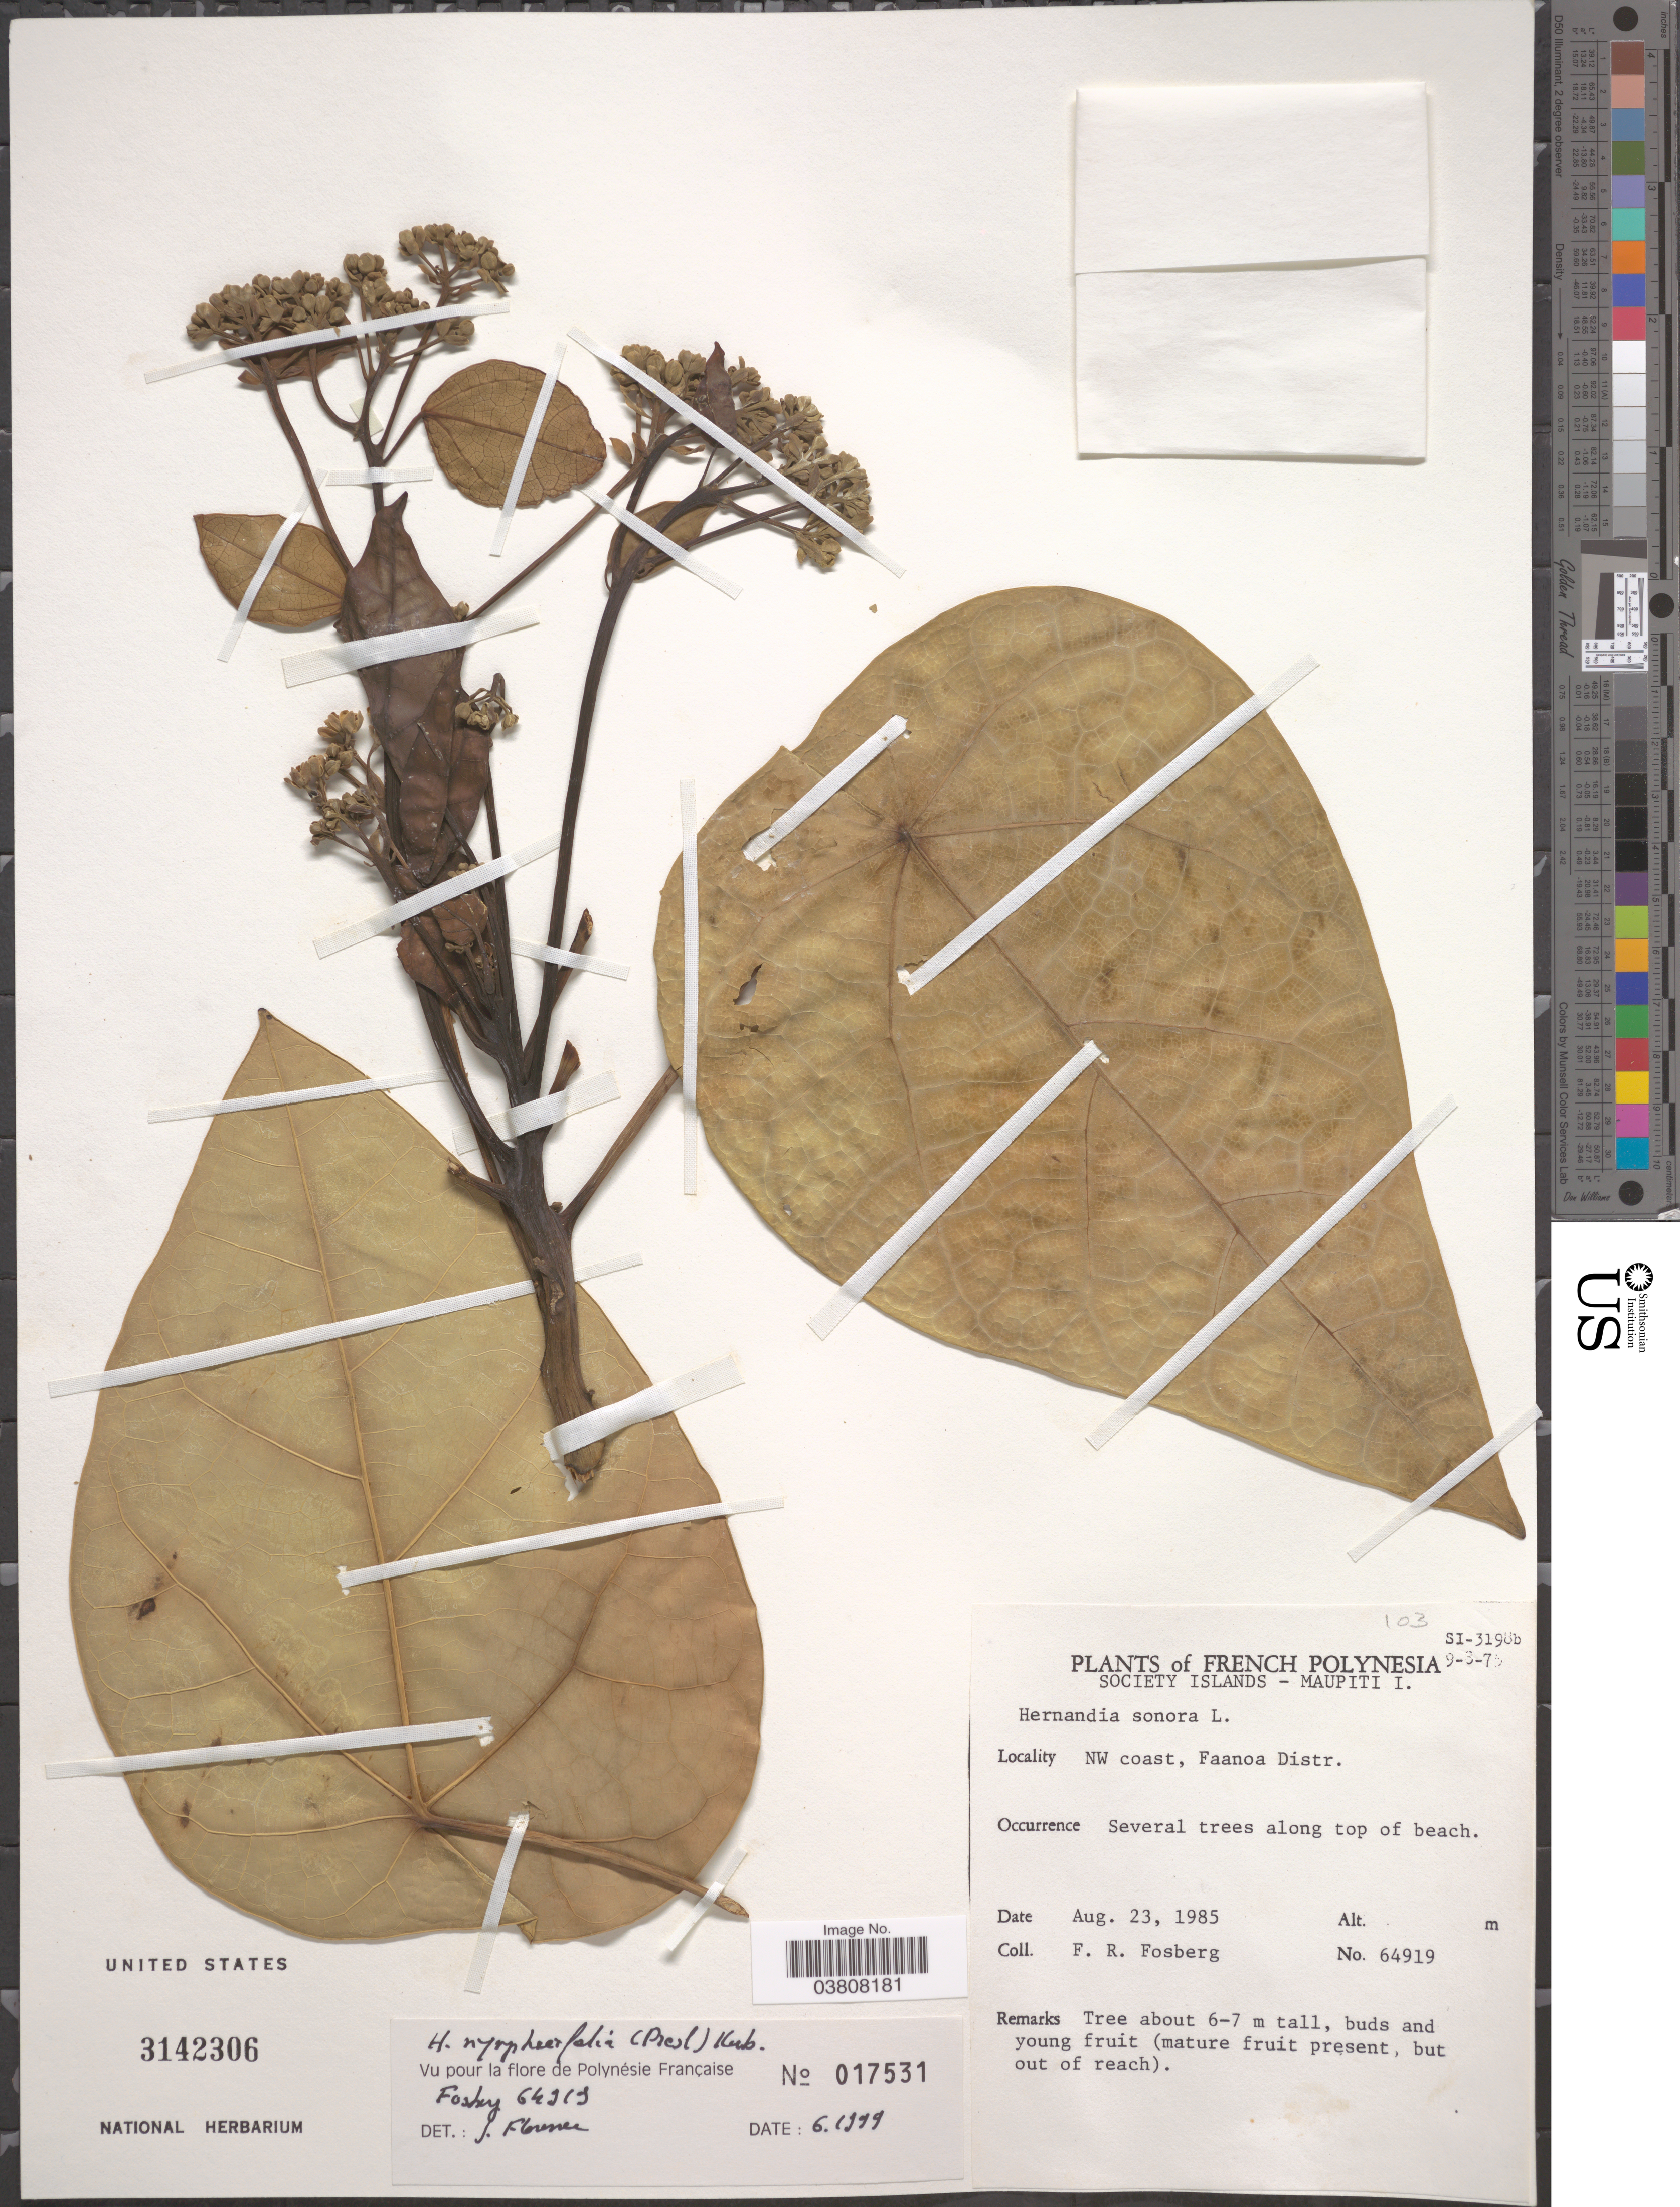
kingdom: Plantae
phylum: Tracheophyta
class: Magnoliopsida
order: Laurales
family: Hernandiaceae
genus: Hernandia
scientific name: Hernandia nymphaeifolia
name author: (C. Presl) Kubitzki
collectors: F. R. Fosberg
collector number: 64919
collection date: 1985-08-23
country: French Polynesia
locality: Society Islands - Maupiti I. NW coast, Faanoa Distr.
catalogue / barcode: US 3142306